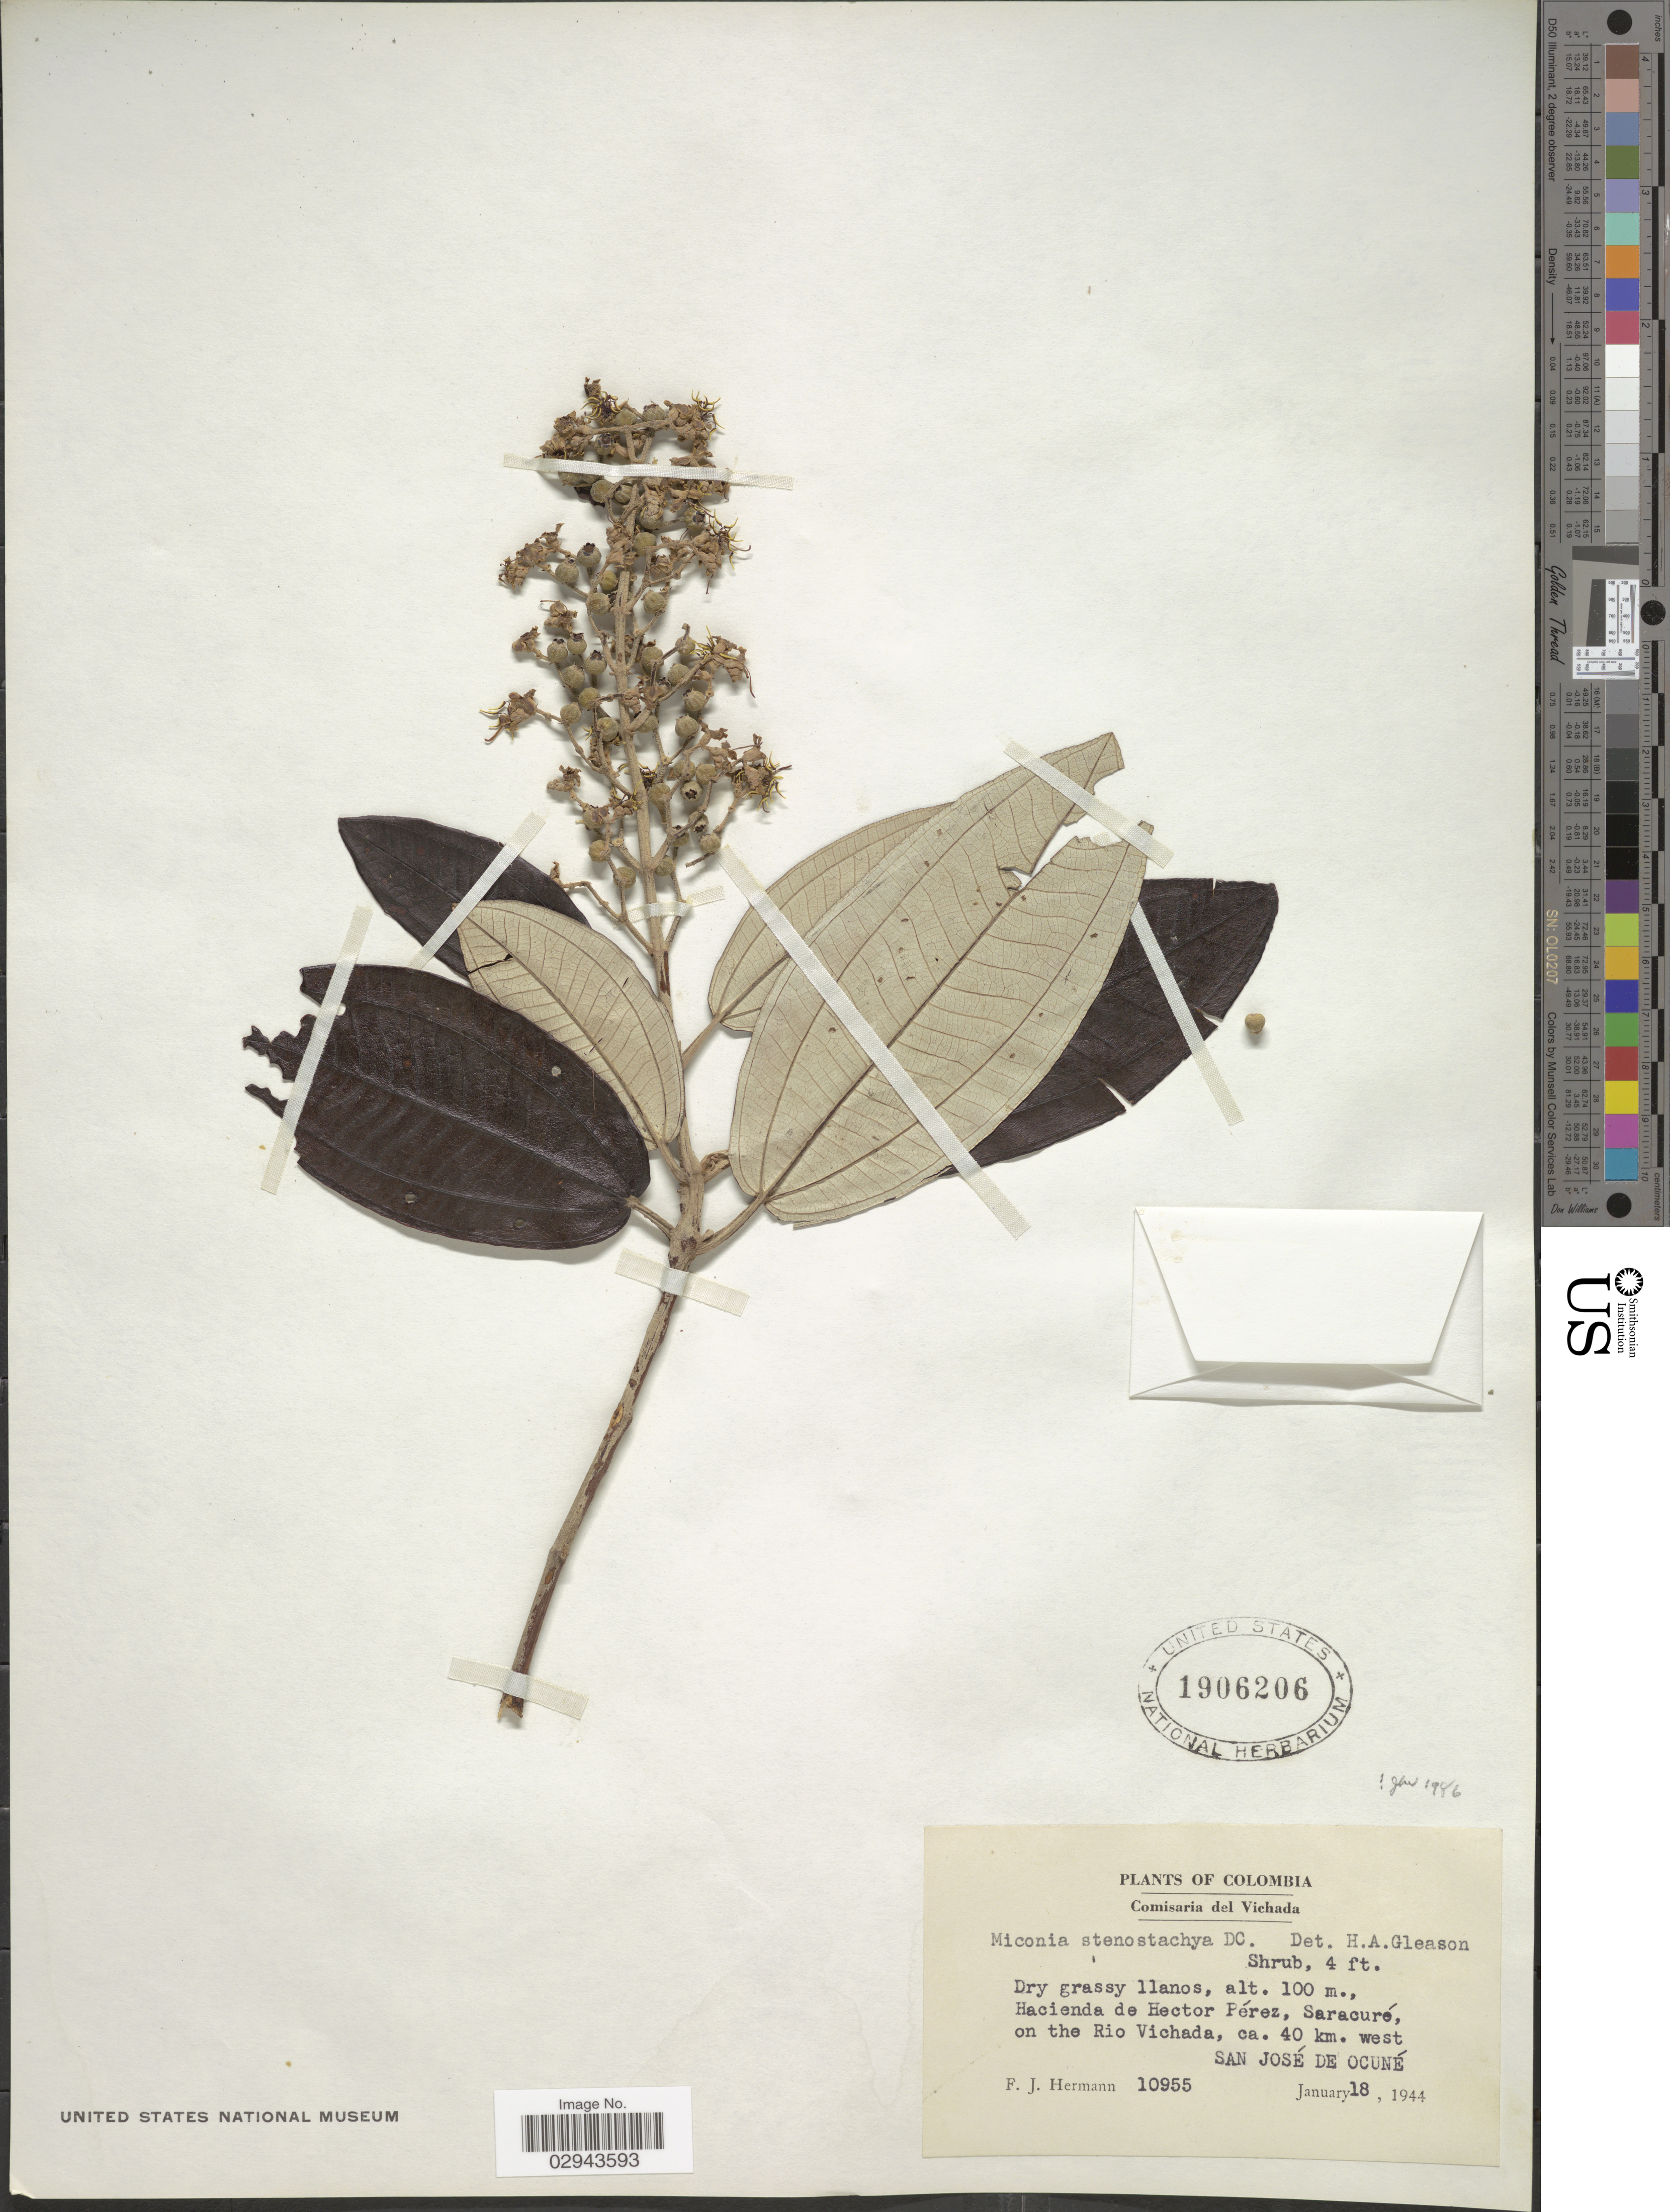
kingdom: Plantae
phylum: Tracheophyta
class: Magnoliopsida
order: Myrtales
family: Melastomataceae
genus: Miconia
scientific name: Miconia stenostachya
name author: DC.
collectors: F. J. Hermann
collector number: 10955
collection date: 1944-01-18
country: Colombia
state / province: Vichada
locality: Comisaria del Vichada. Hacienda de Hector Pérez, Saracuré, on the Rio Vichada, ca. 40 km. west San José de Ocuné.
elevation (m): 100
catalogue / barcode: US 1906206